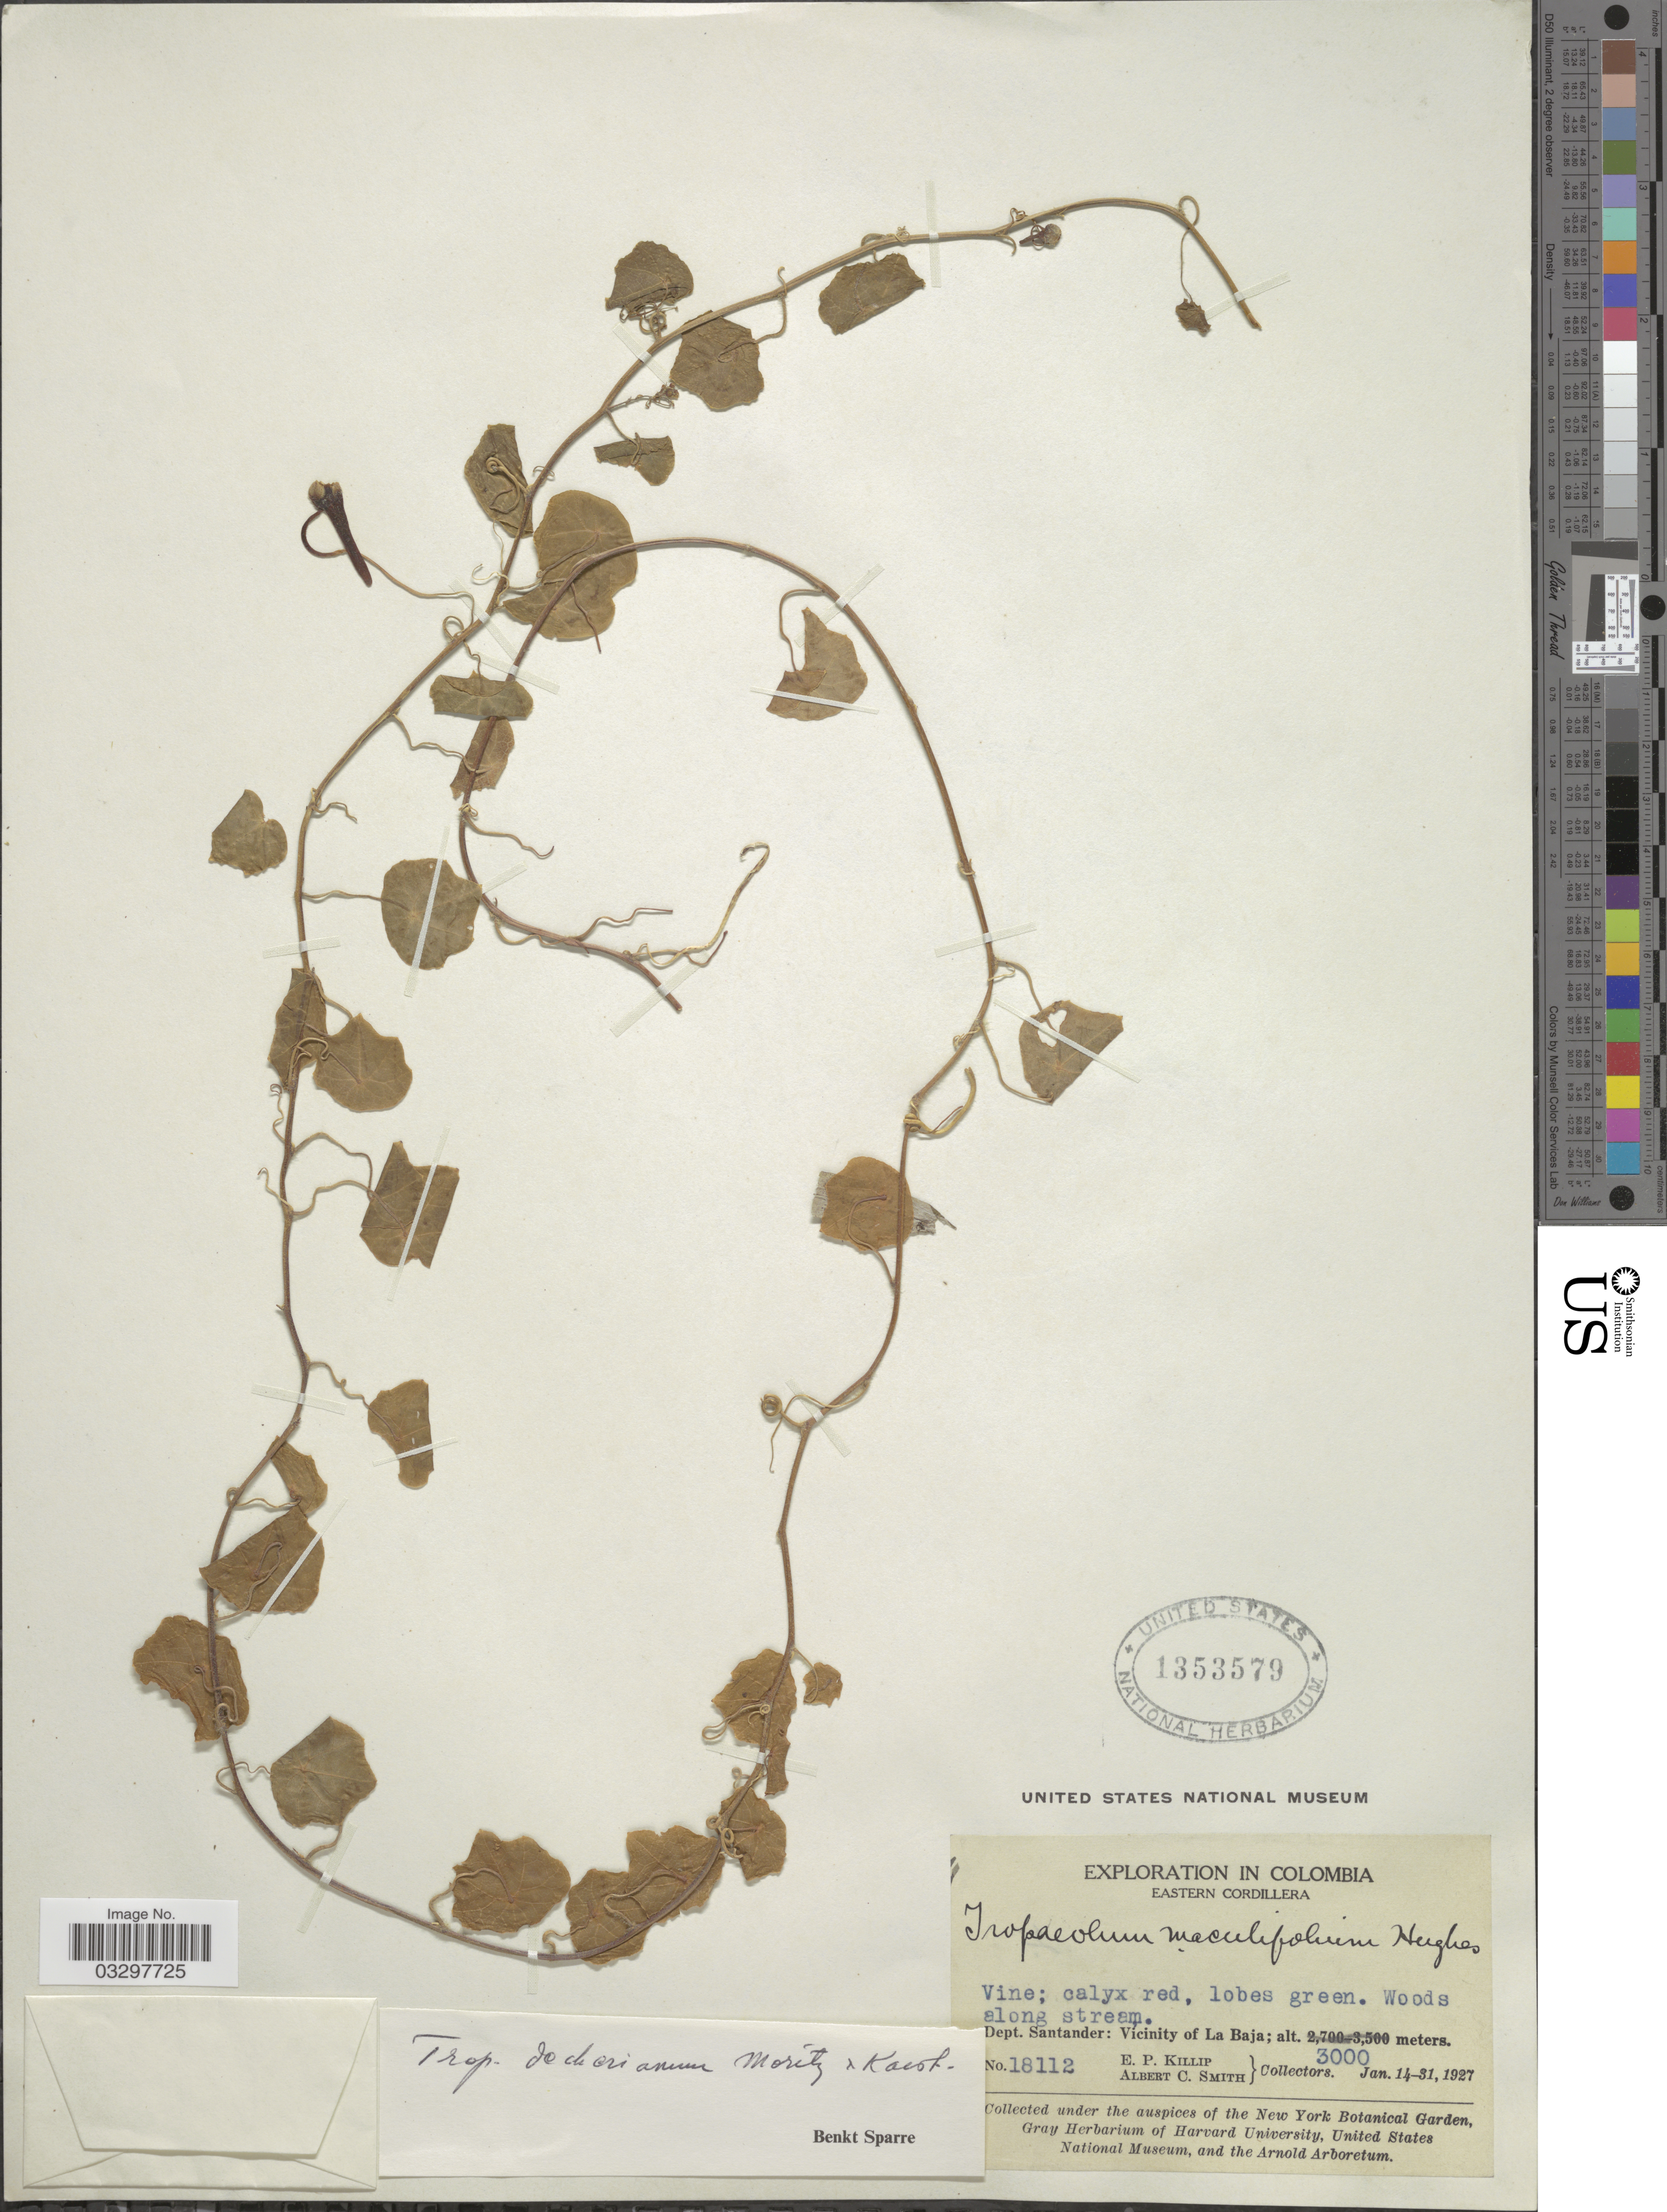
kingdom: Plantae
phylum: Tracheophyta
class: Magnoliopsida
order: Brassicales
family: Tropaeolaceae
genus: Tropaeolum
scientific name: Tropaeolum deckerianum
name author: Moritz & H. Karst.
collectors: E. P. Killip & A. C. Smith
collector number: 18112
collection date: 1927-01-14/1927-01-31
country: Colombia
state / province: Santander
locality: Eastern Cordillera. Dept. Santander: Vicinity of La Baja.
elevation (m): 3000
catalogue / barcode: US 1353579